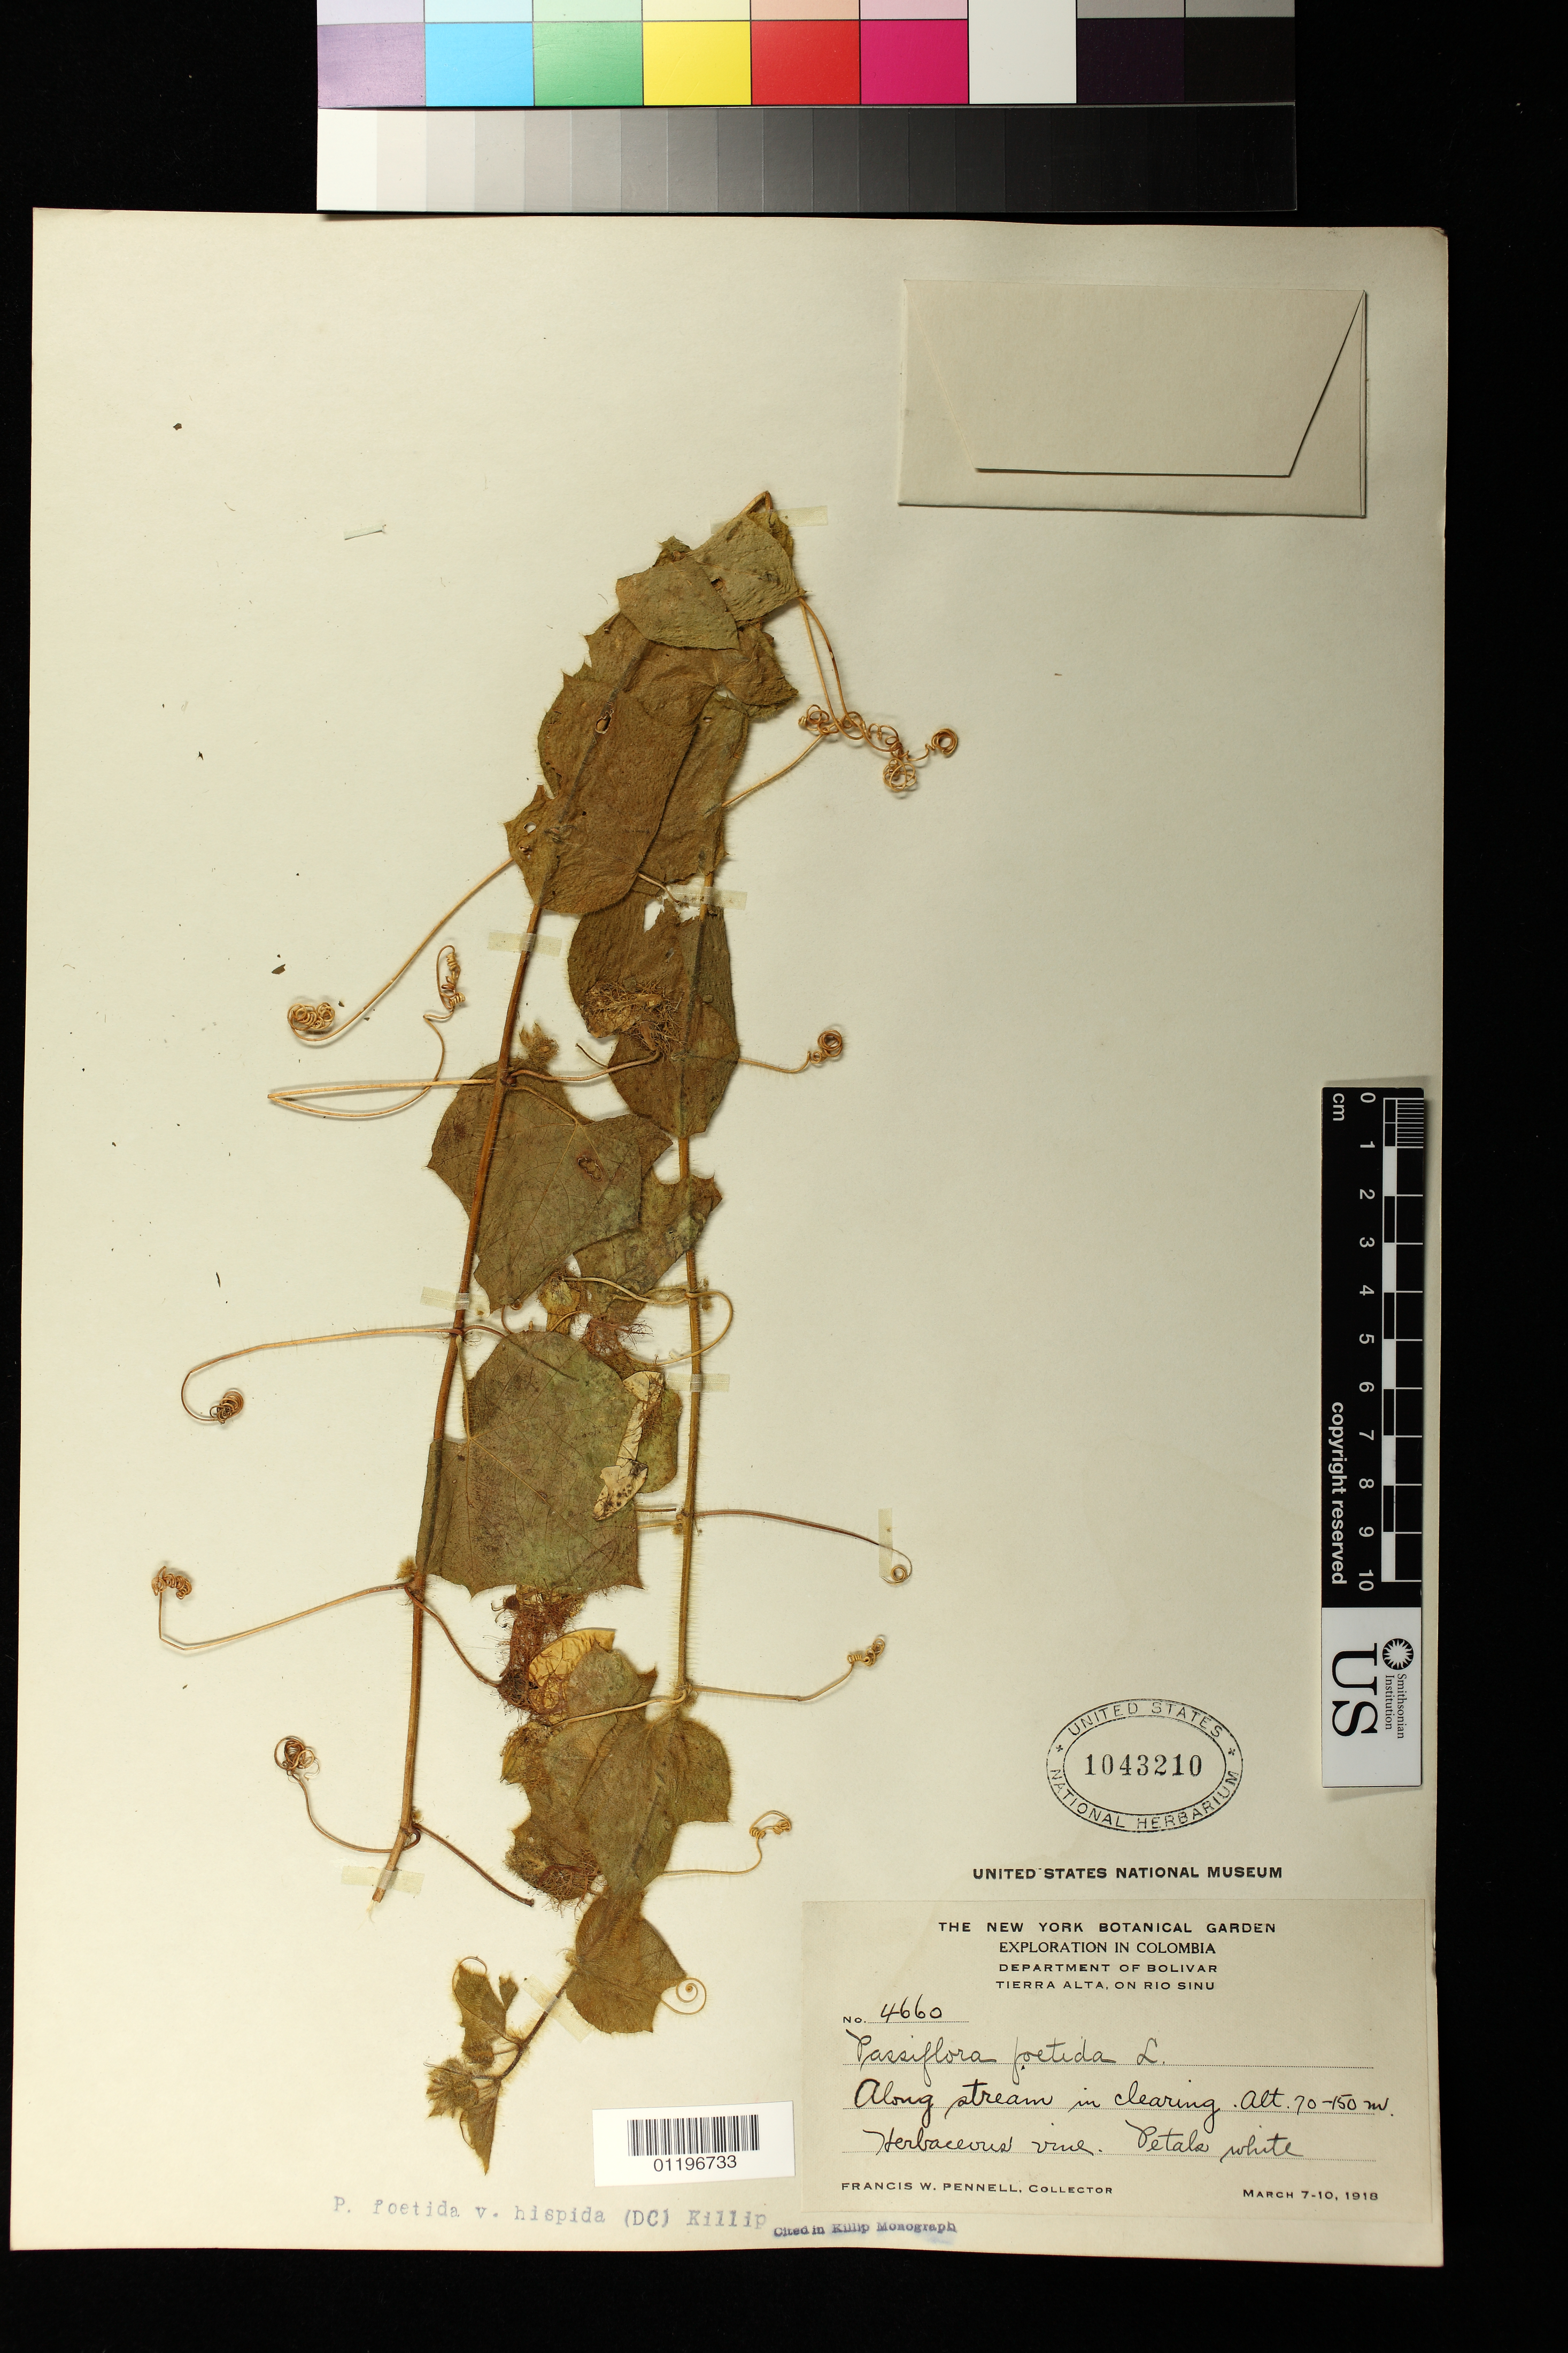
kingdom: Plantae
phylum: Tracheophyta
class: Magnoliopsida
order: Malpighiales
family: Passifloraceae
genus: Passiflora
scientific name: Passiflora foetida var. hispida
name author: (DC. ex Triana & Planch.) Killip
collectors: F. W. Pennell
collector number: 4660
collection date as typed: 07 Mar 1918 to 10 Mar 1918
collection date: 1918-03-07/1918-03-10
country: Colombia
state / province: Córdoba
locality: Tierra Alta, on Río Sinu. Along stream in clearing.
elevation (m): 70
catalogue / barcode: US 1043210